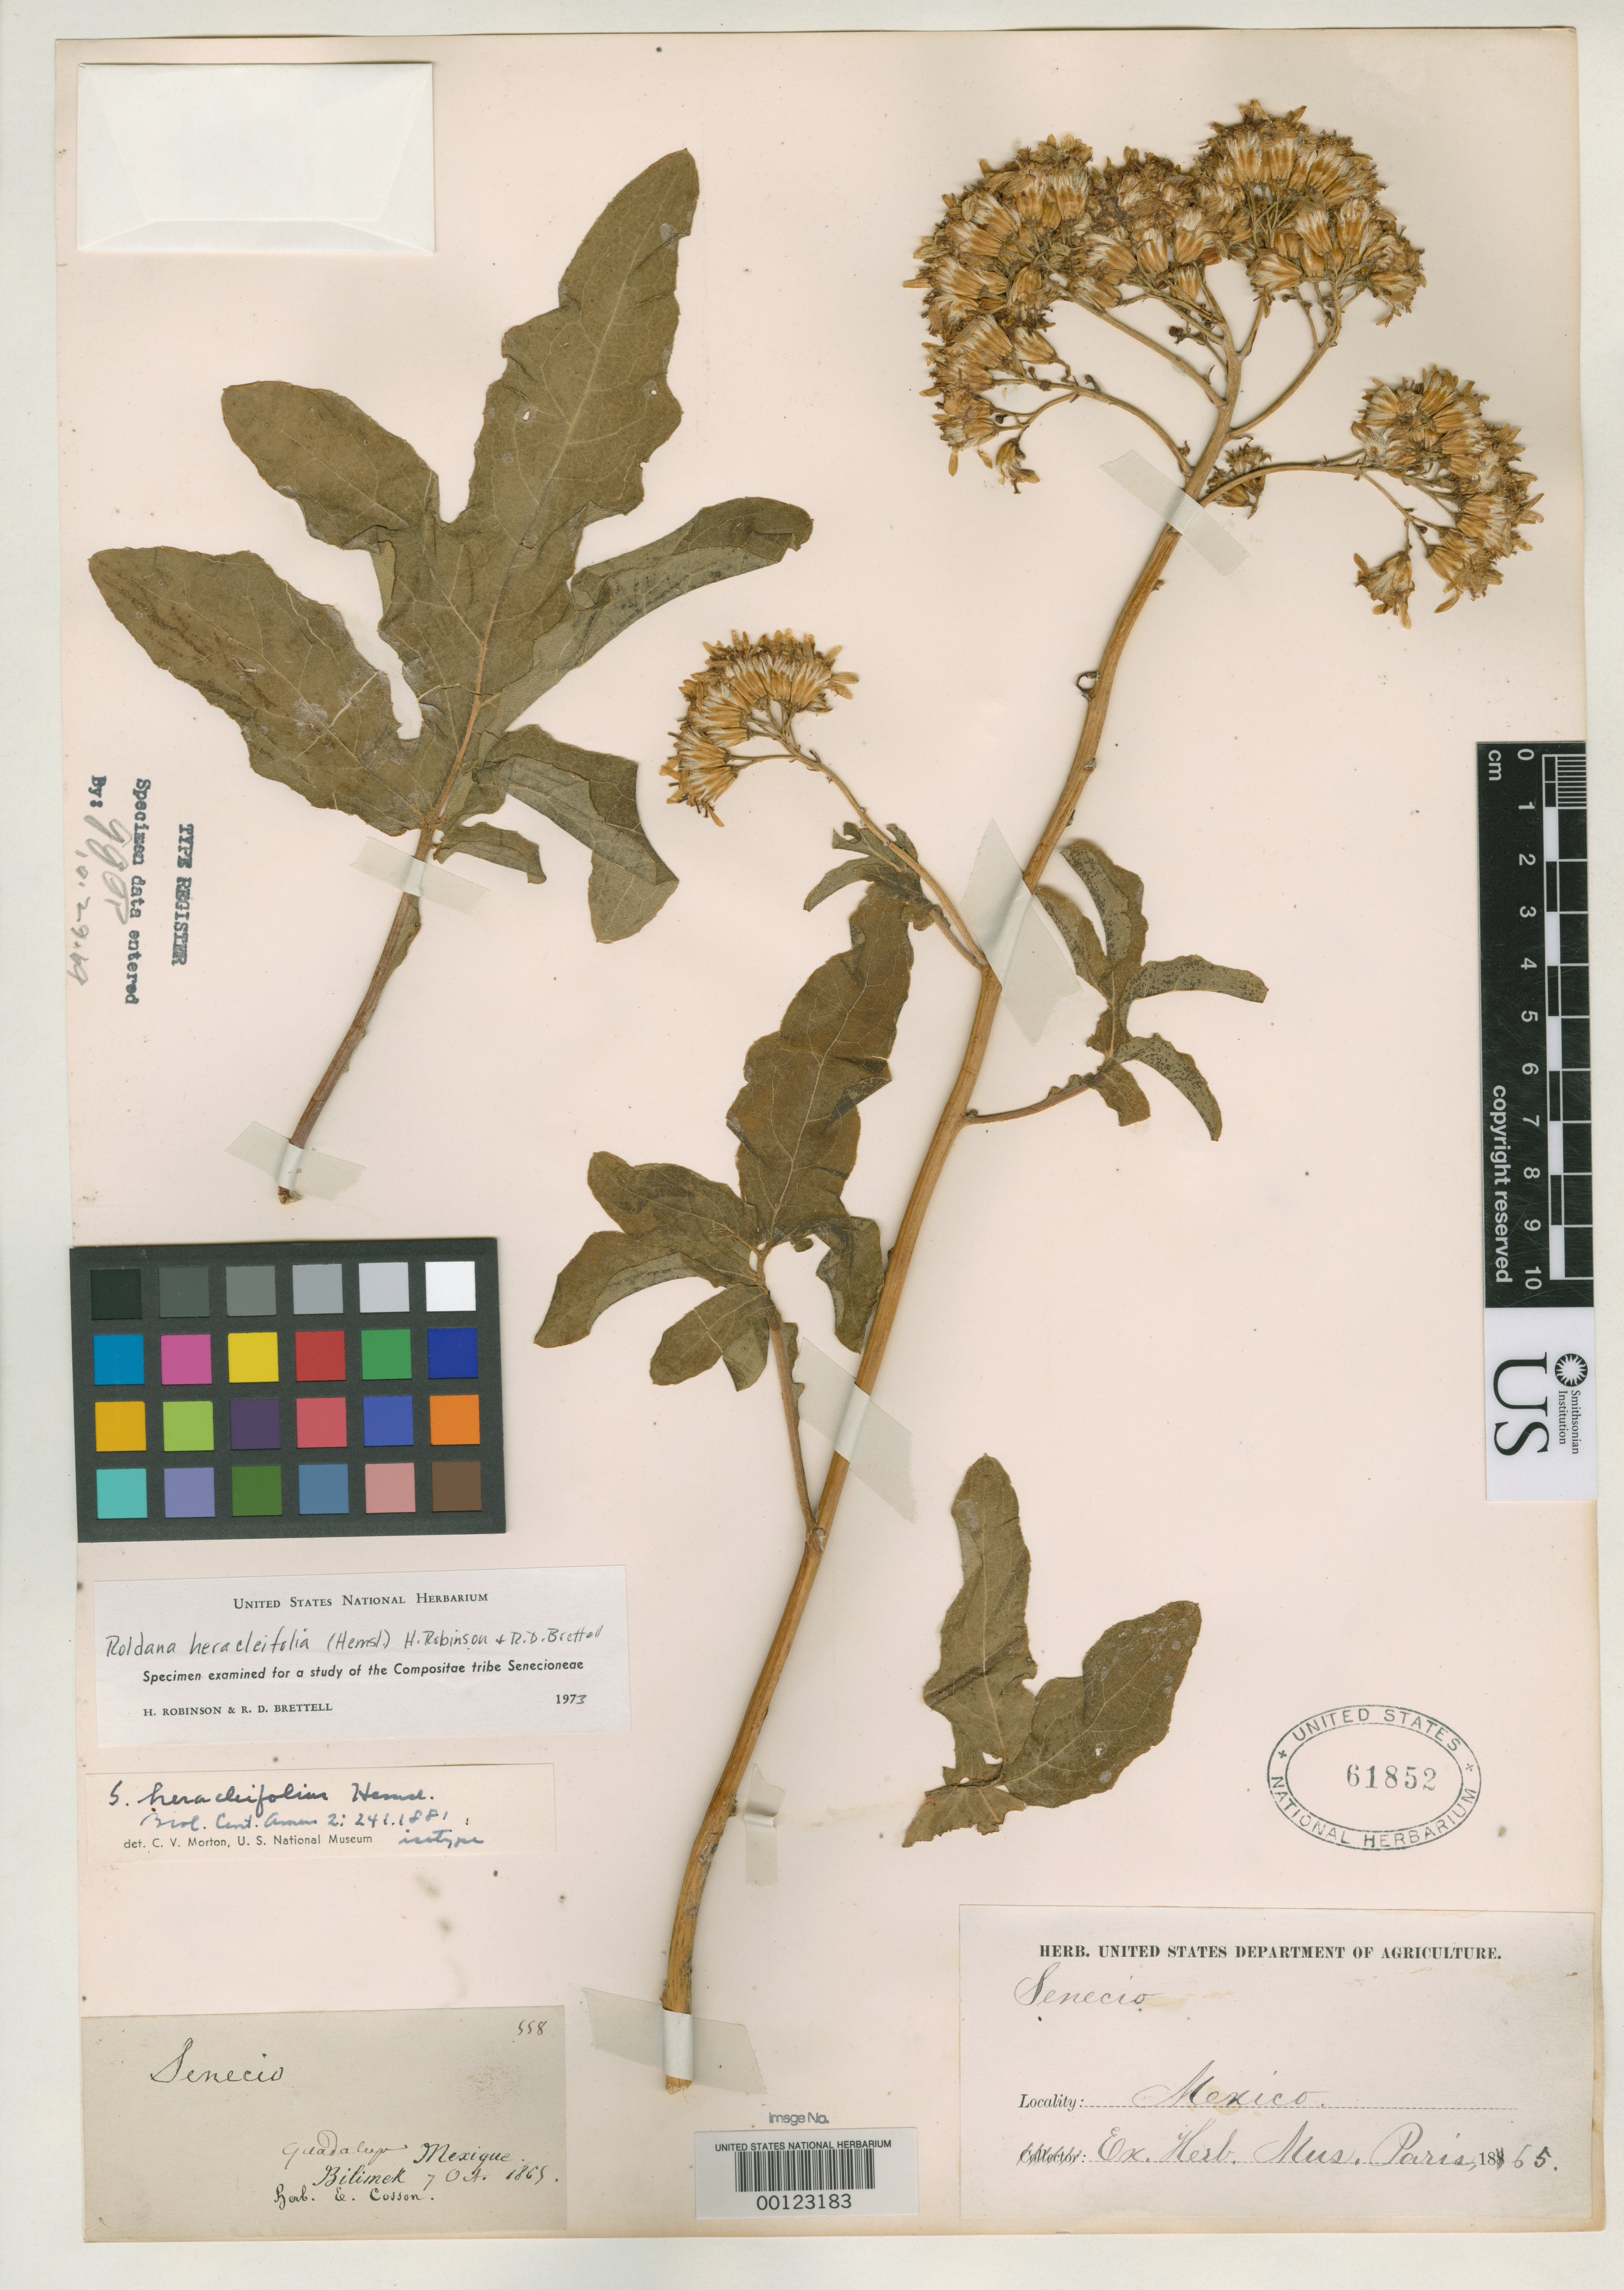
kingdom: Plantae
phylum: Tracheophyta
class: Magnoliopsida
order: Asterales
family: Asteraceae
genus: Senecio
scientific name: Senecio heracleifolius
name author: Hemsl.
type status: Isotype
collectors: D. Bilimek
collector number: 558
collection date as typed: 07 Oct 1865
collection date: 1865-10-07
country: Mexico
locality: E of Monserrat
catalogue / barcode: US 61852